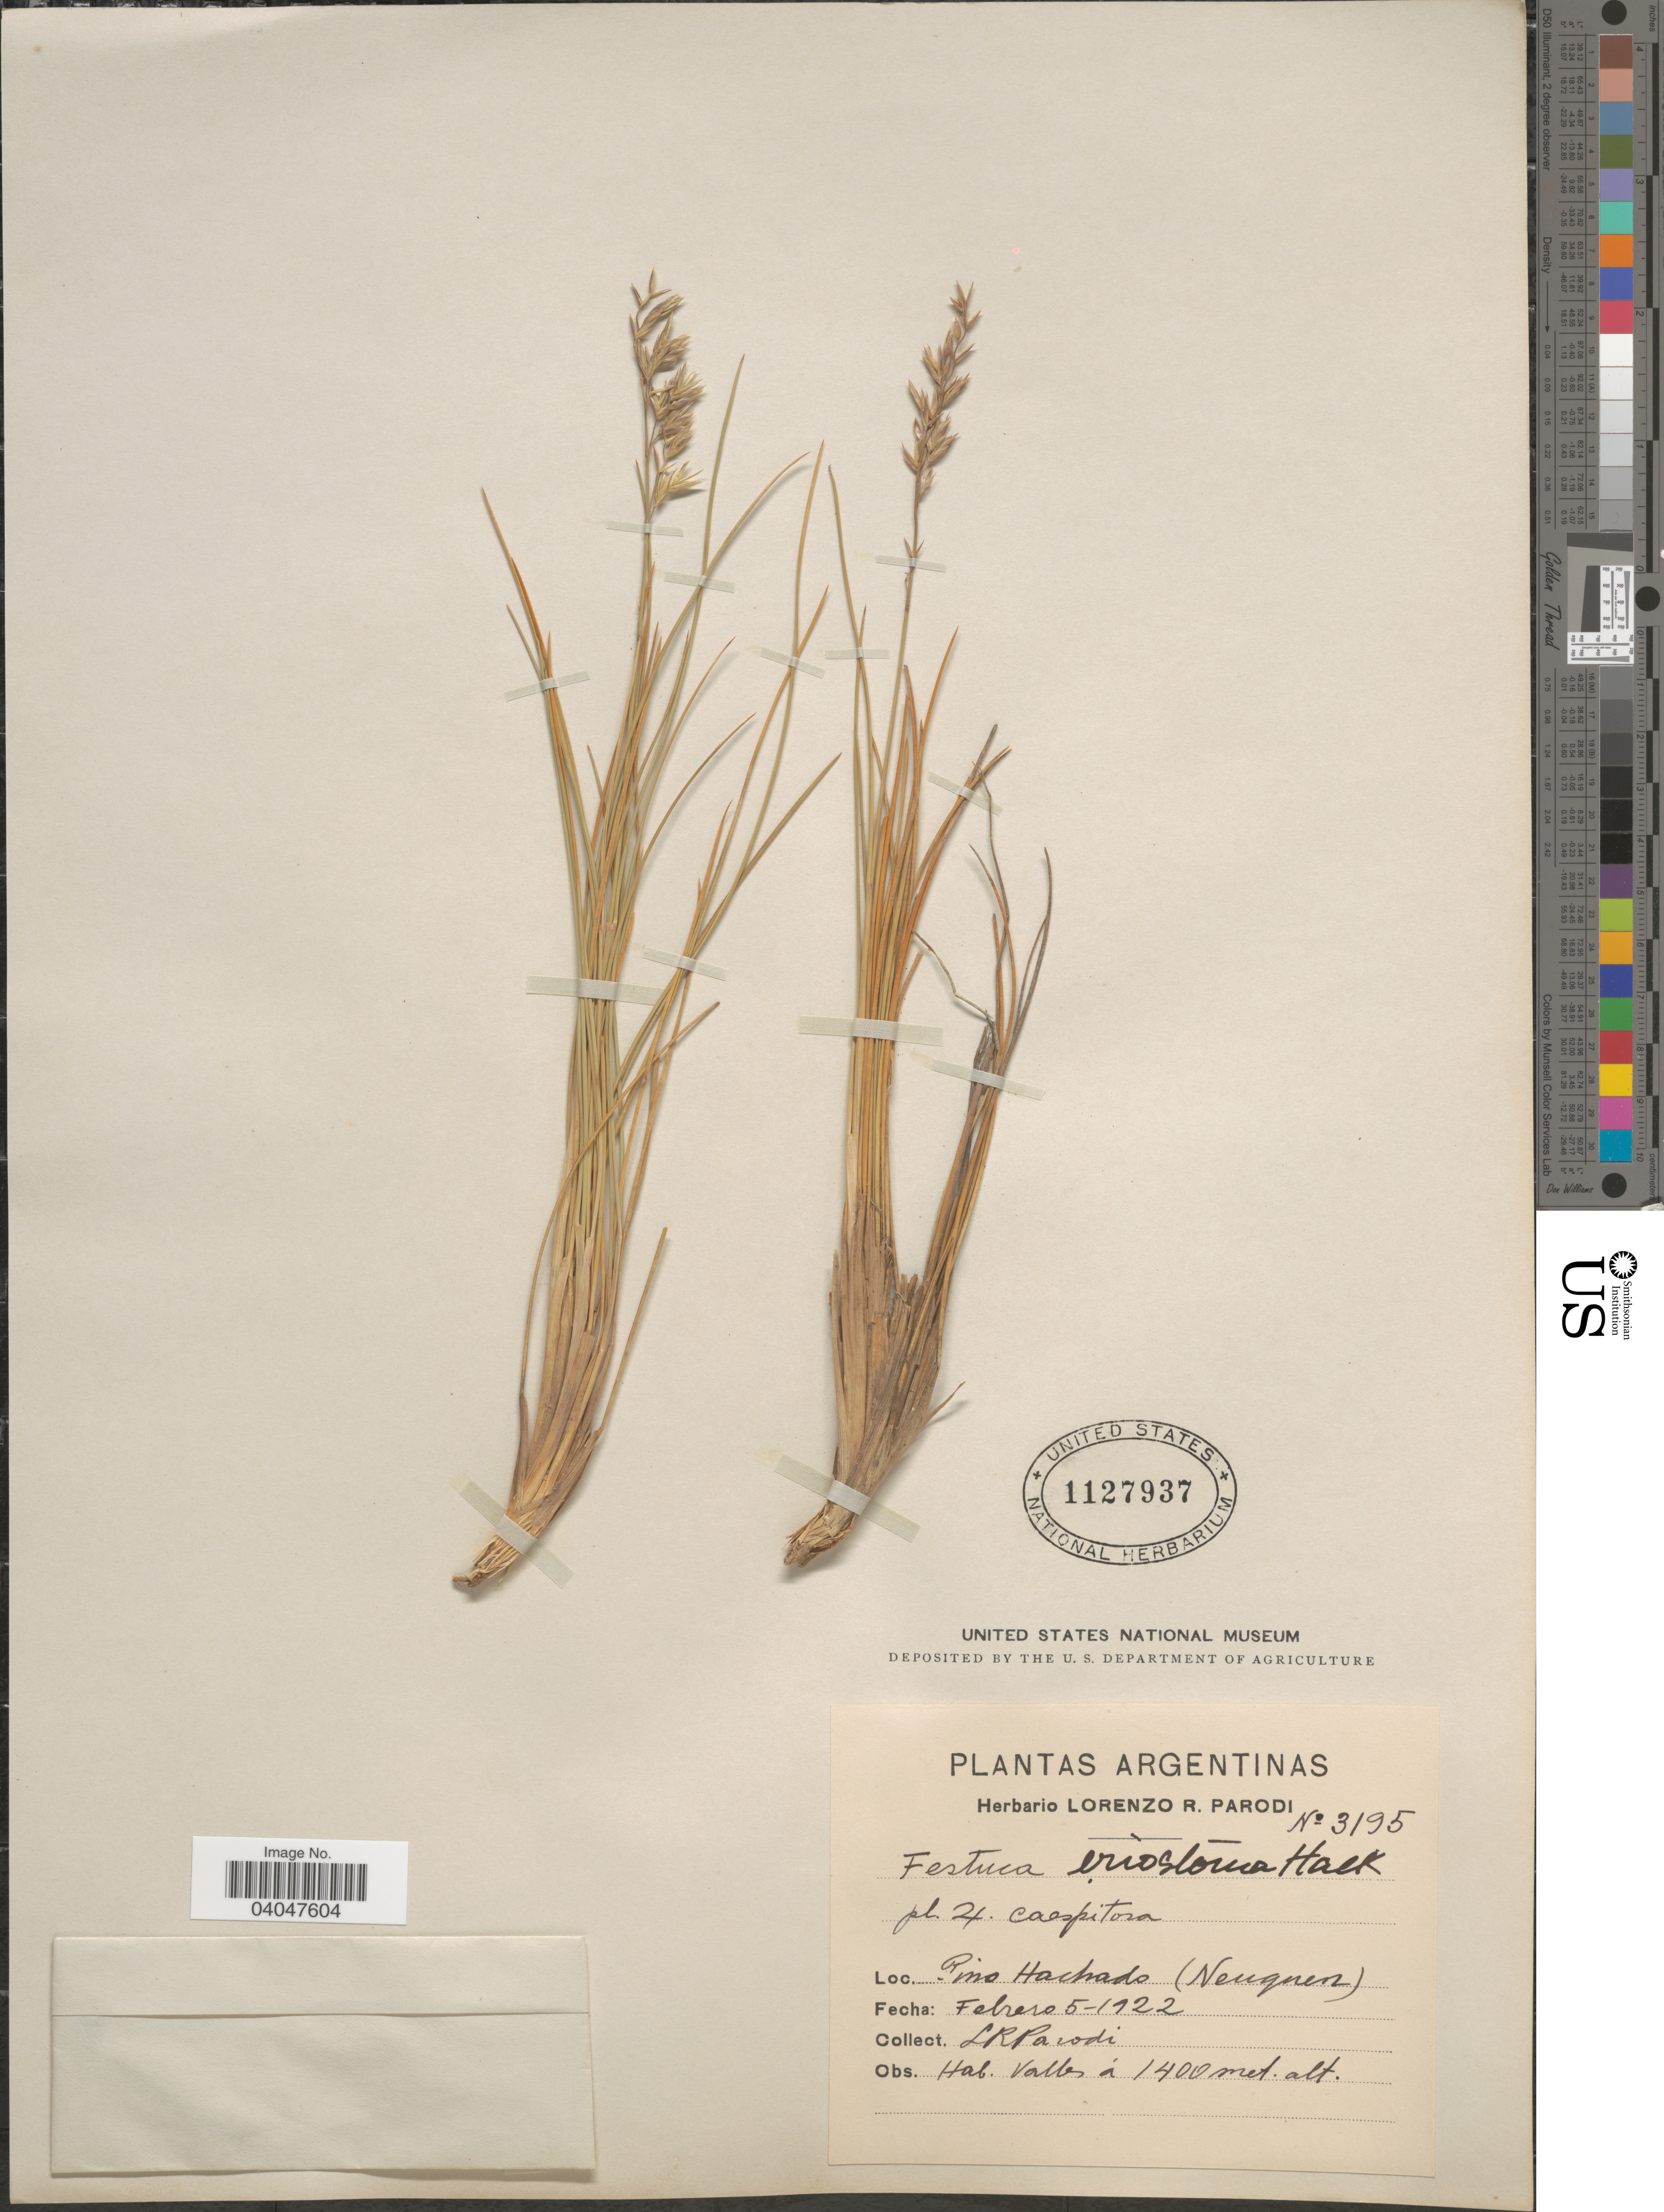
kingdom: Plantae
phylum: Tracheophyta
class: Liliopsida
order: Poales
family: Poaceae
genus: Festuca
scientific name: Festuca eriostoma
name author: Hack.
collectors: L. R. Parodi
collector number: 3195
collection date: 1922-02-05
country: Argentina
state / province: Neuquen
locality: Pino Hachado.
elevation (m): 1400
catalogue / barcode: US 1127937